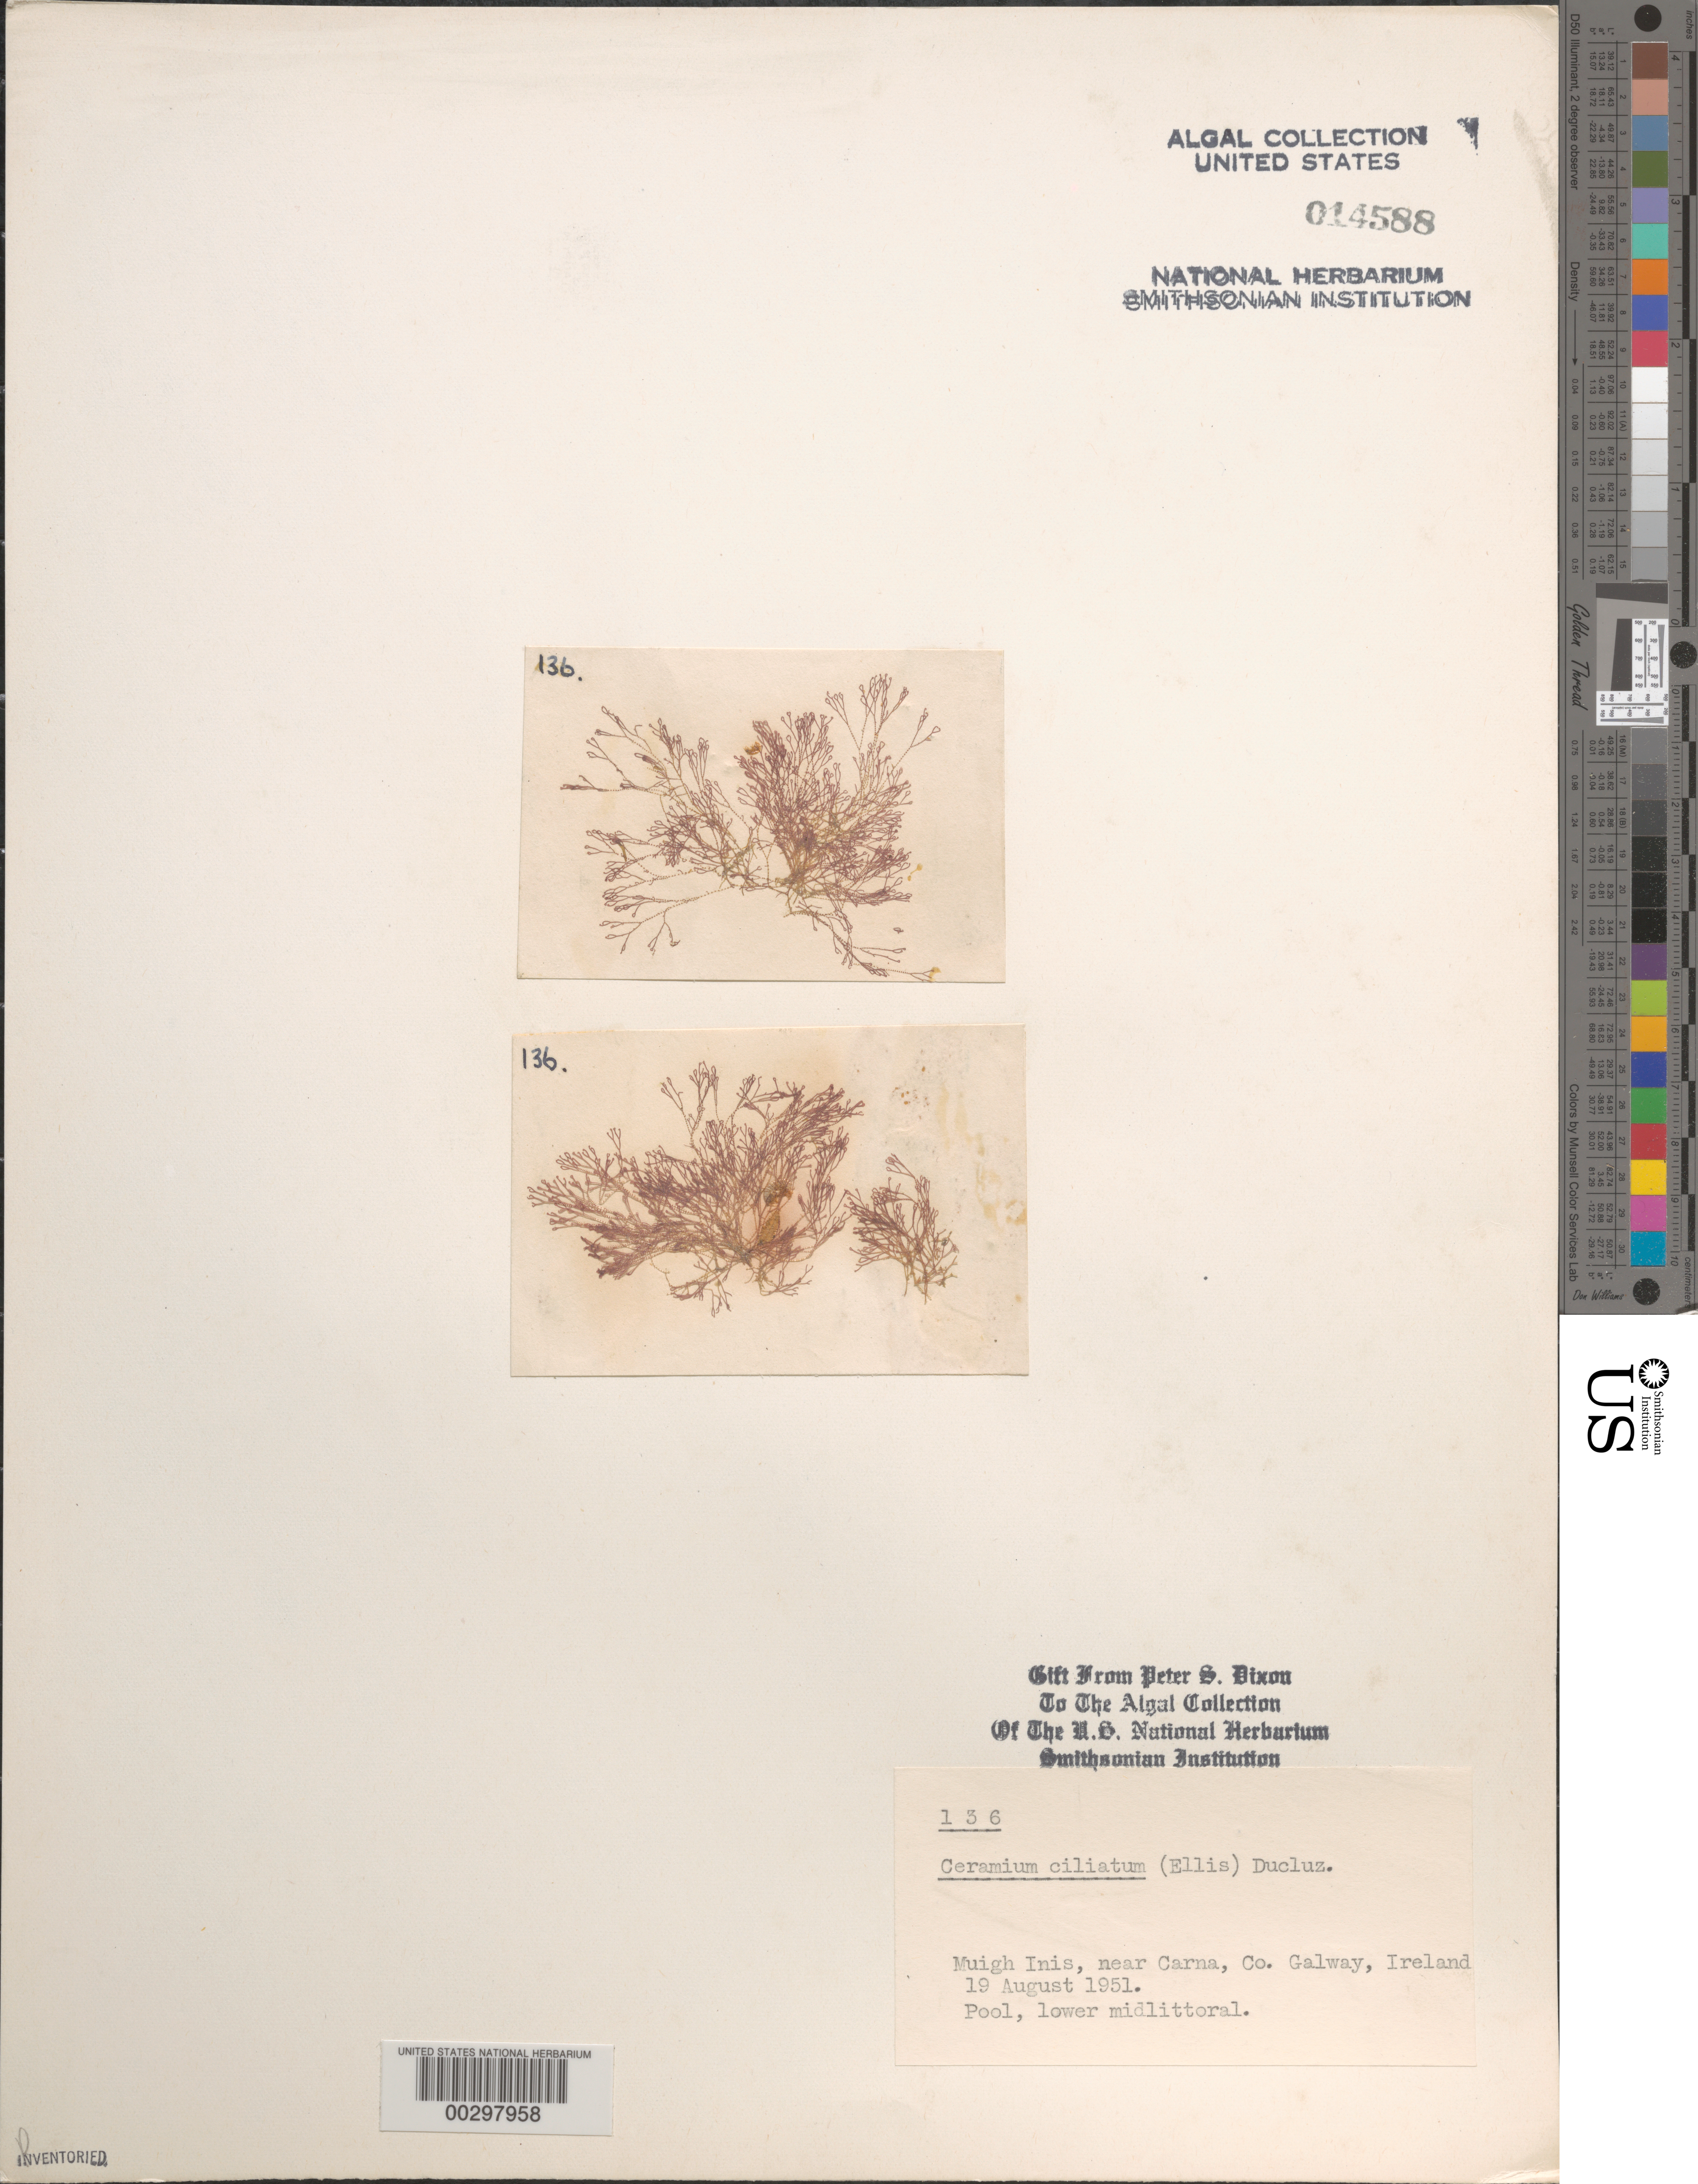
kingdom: Plantae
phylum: Rhodophyta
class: Florideophyceae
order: Ceramiales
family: Ceramiaceae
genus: Ceramium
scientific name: Ceramium ciliatum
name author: (J. Ellis) Ducluzeau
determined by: Dixon, P. S.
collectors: P. S. Dixon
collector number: PSD 136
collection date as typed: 19 Aug 1951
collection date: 1951-08-19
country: Ireland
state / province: Connaught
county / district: Galway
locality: Muigh Inis, near Carna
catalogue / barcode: US 14588